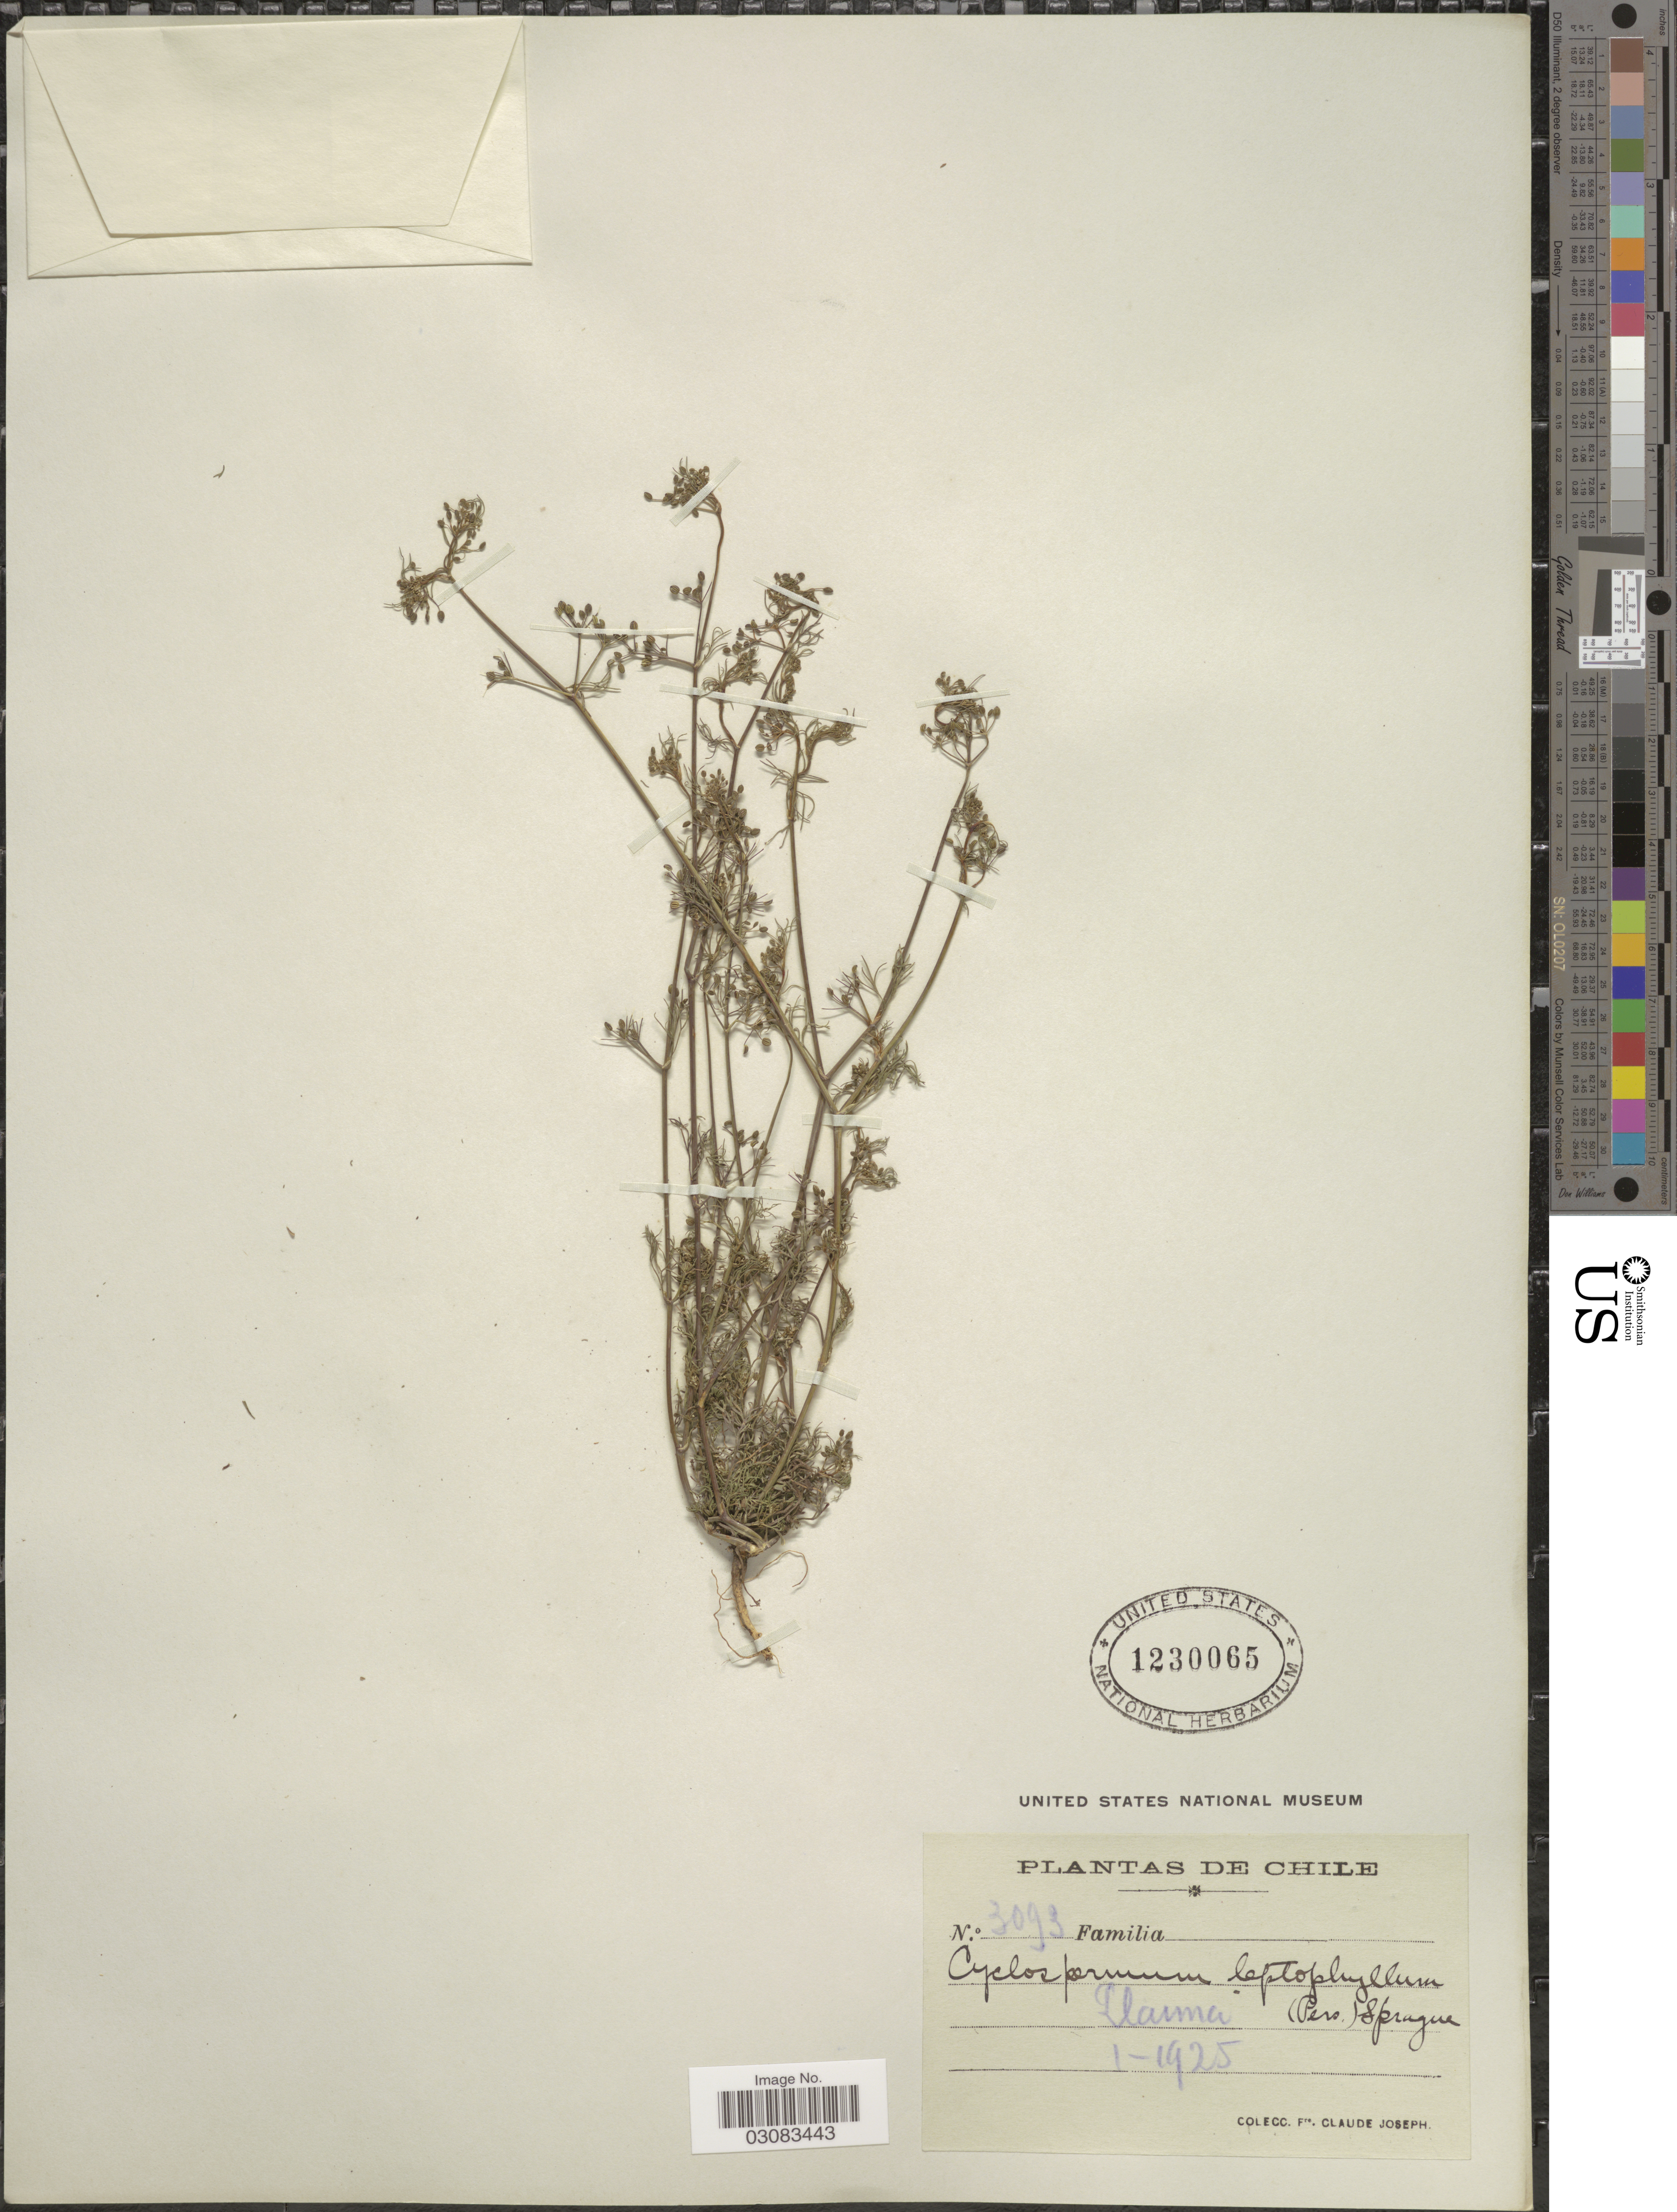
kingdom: Plantae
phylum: Tracheophyta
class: Magnoliopsida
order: Apiales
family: Apiaceae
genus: Cyclospermum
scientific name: Cyclospermum leptophyllum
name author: (Pers.) Sprague ex Britton & P. Wilson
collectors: Bro. Claude-Joseph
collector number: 3093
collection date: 1925-01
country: Chile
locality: Llaima.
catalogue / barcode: US 1230065